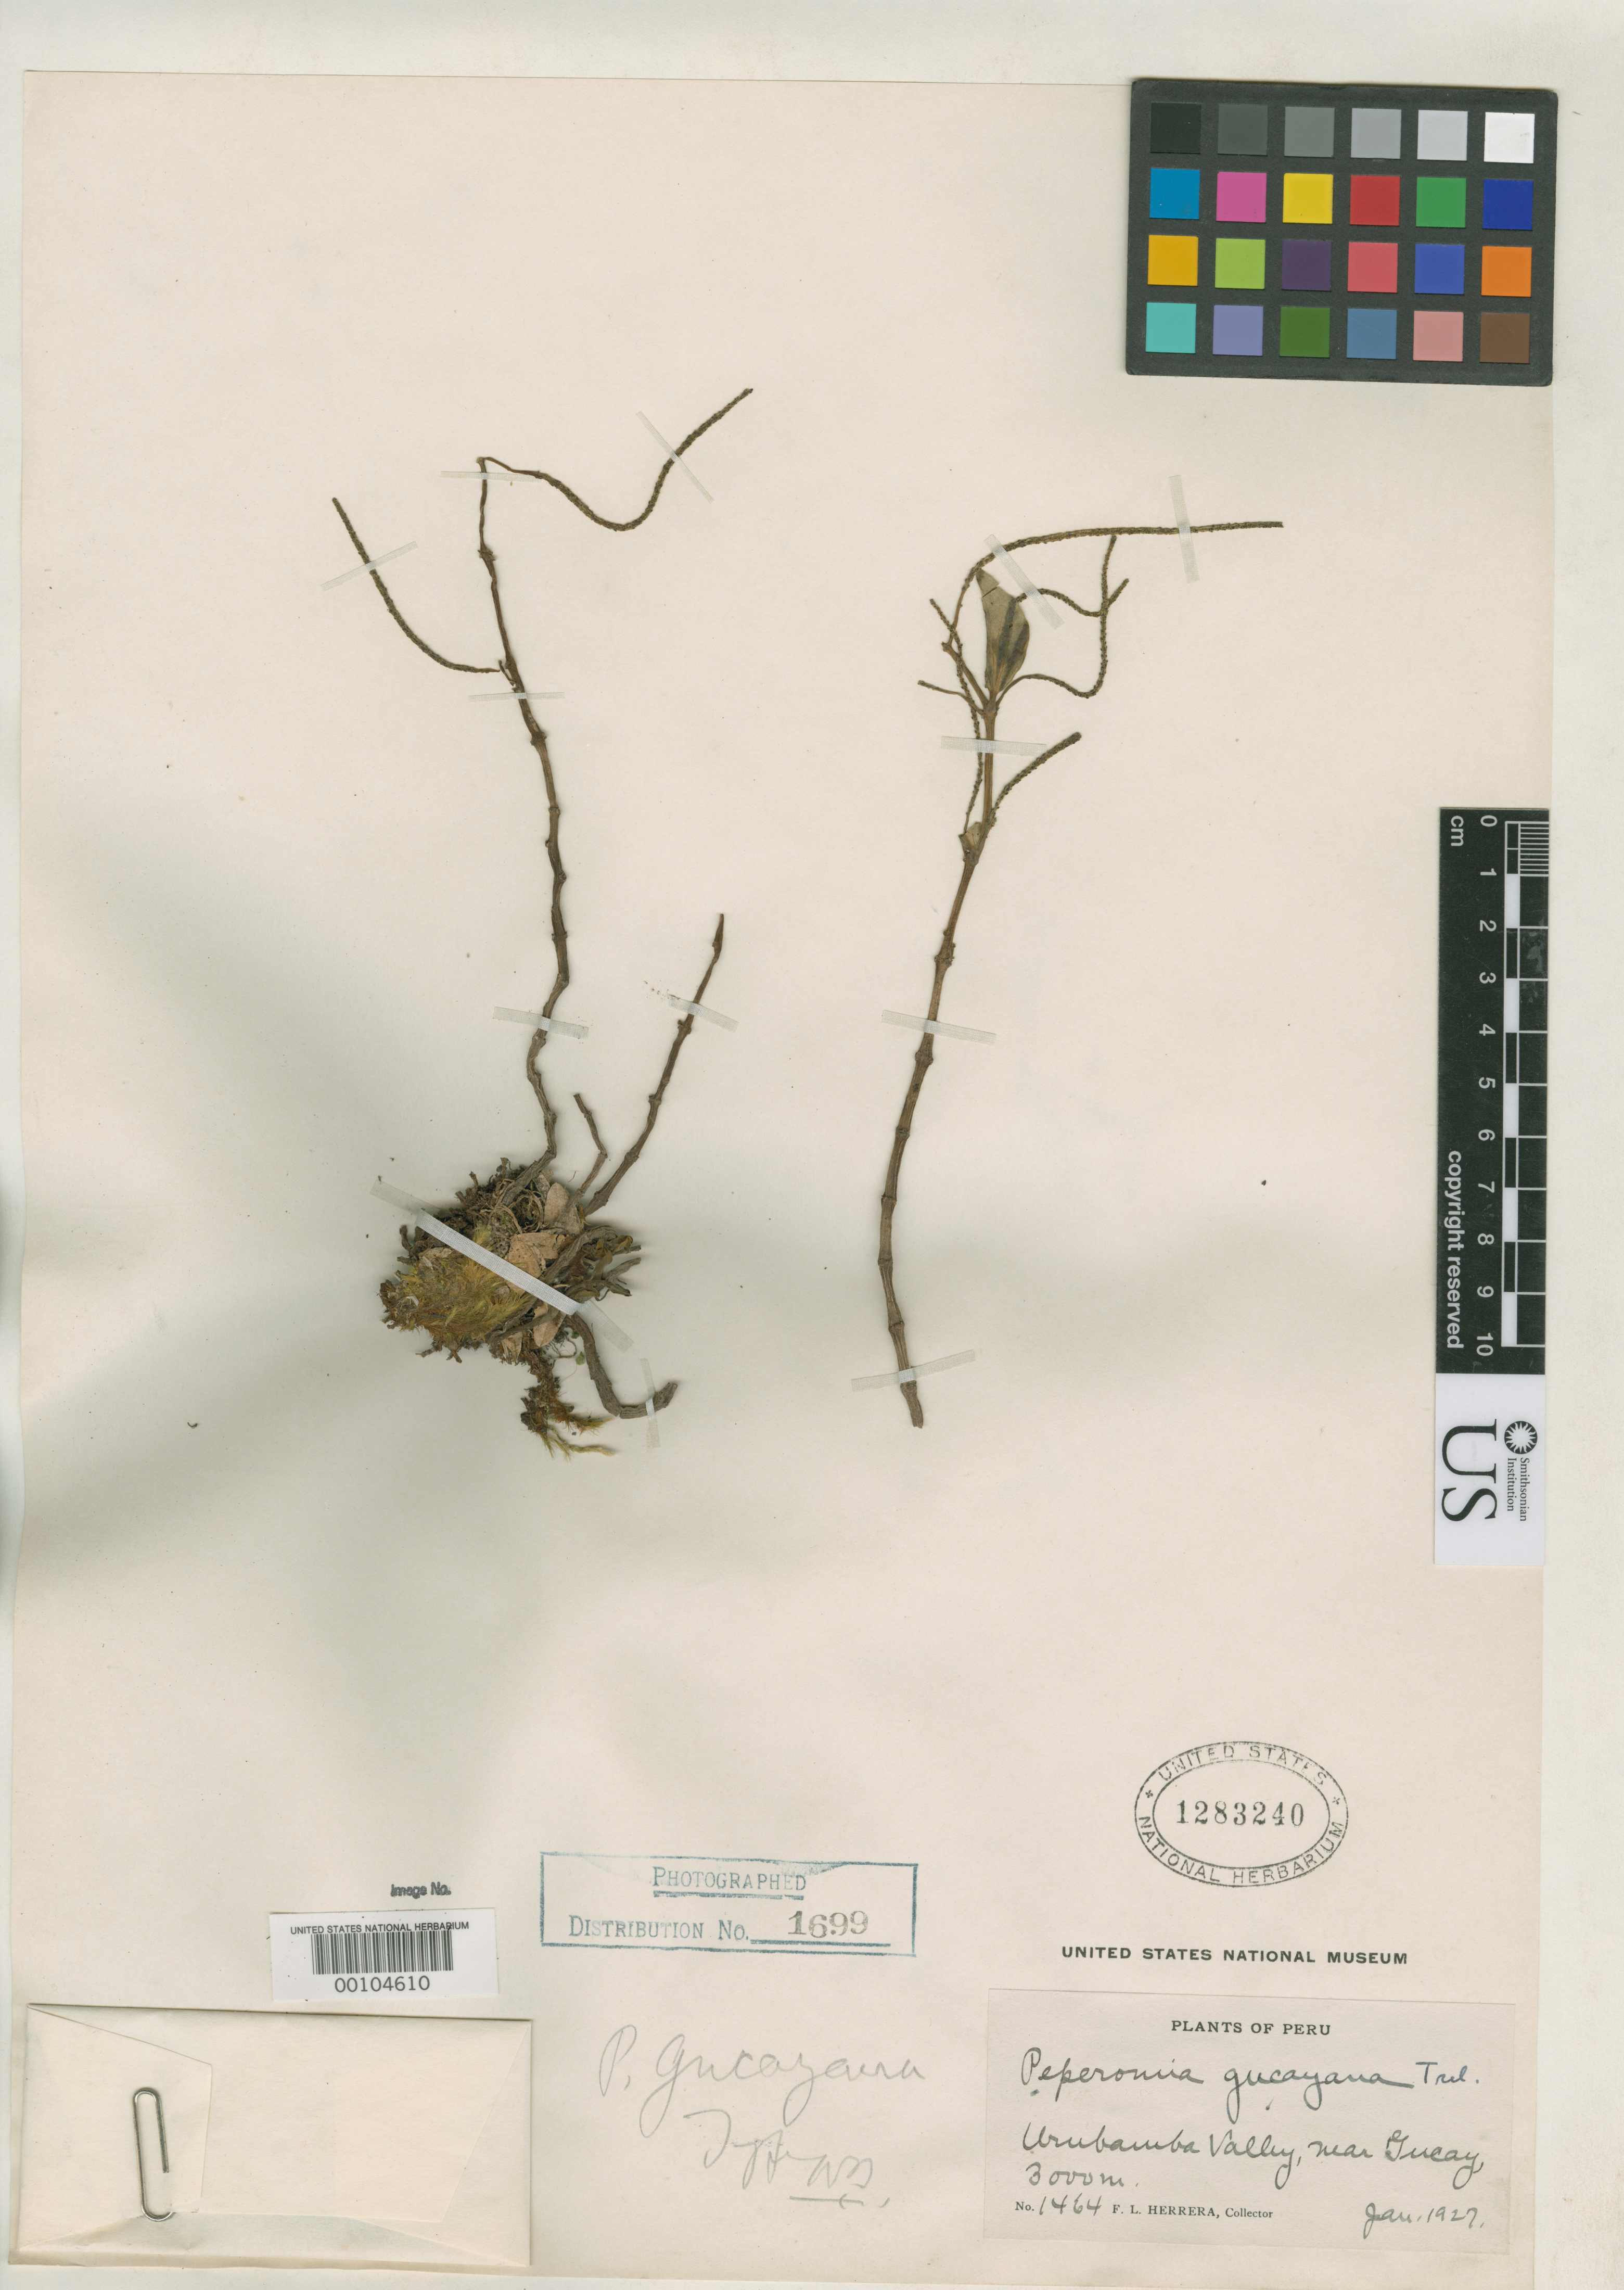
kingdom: Plantae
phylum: Tracheophyta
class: Magnoliopsida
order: Piperales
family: Piperaceae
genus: Peperomia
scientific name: Peperomia gucayana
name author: Trel. in J.F. Macbr.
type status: Holotype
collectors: F. L. Herrera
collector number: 1464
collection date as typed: Jan 1927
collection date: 1927-01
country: Peru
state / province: Cusco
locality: Urubamba Valley, near Gucay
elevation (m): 3000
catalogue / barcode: US 1283240